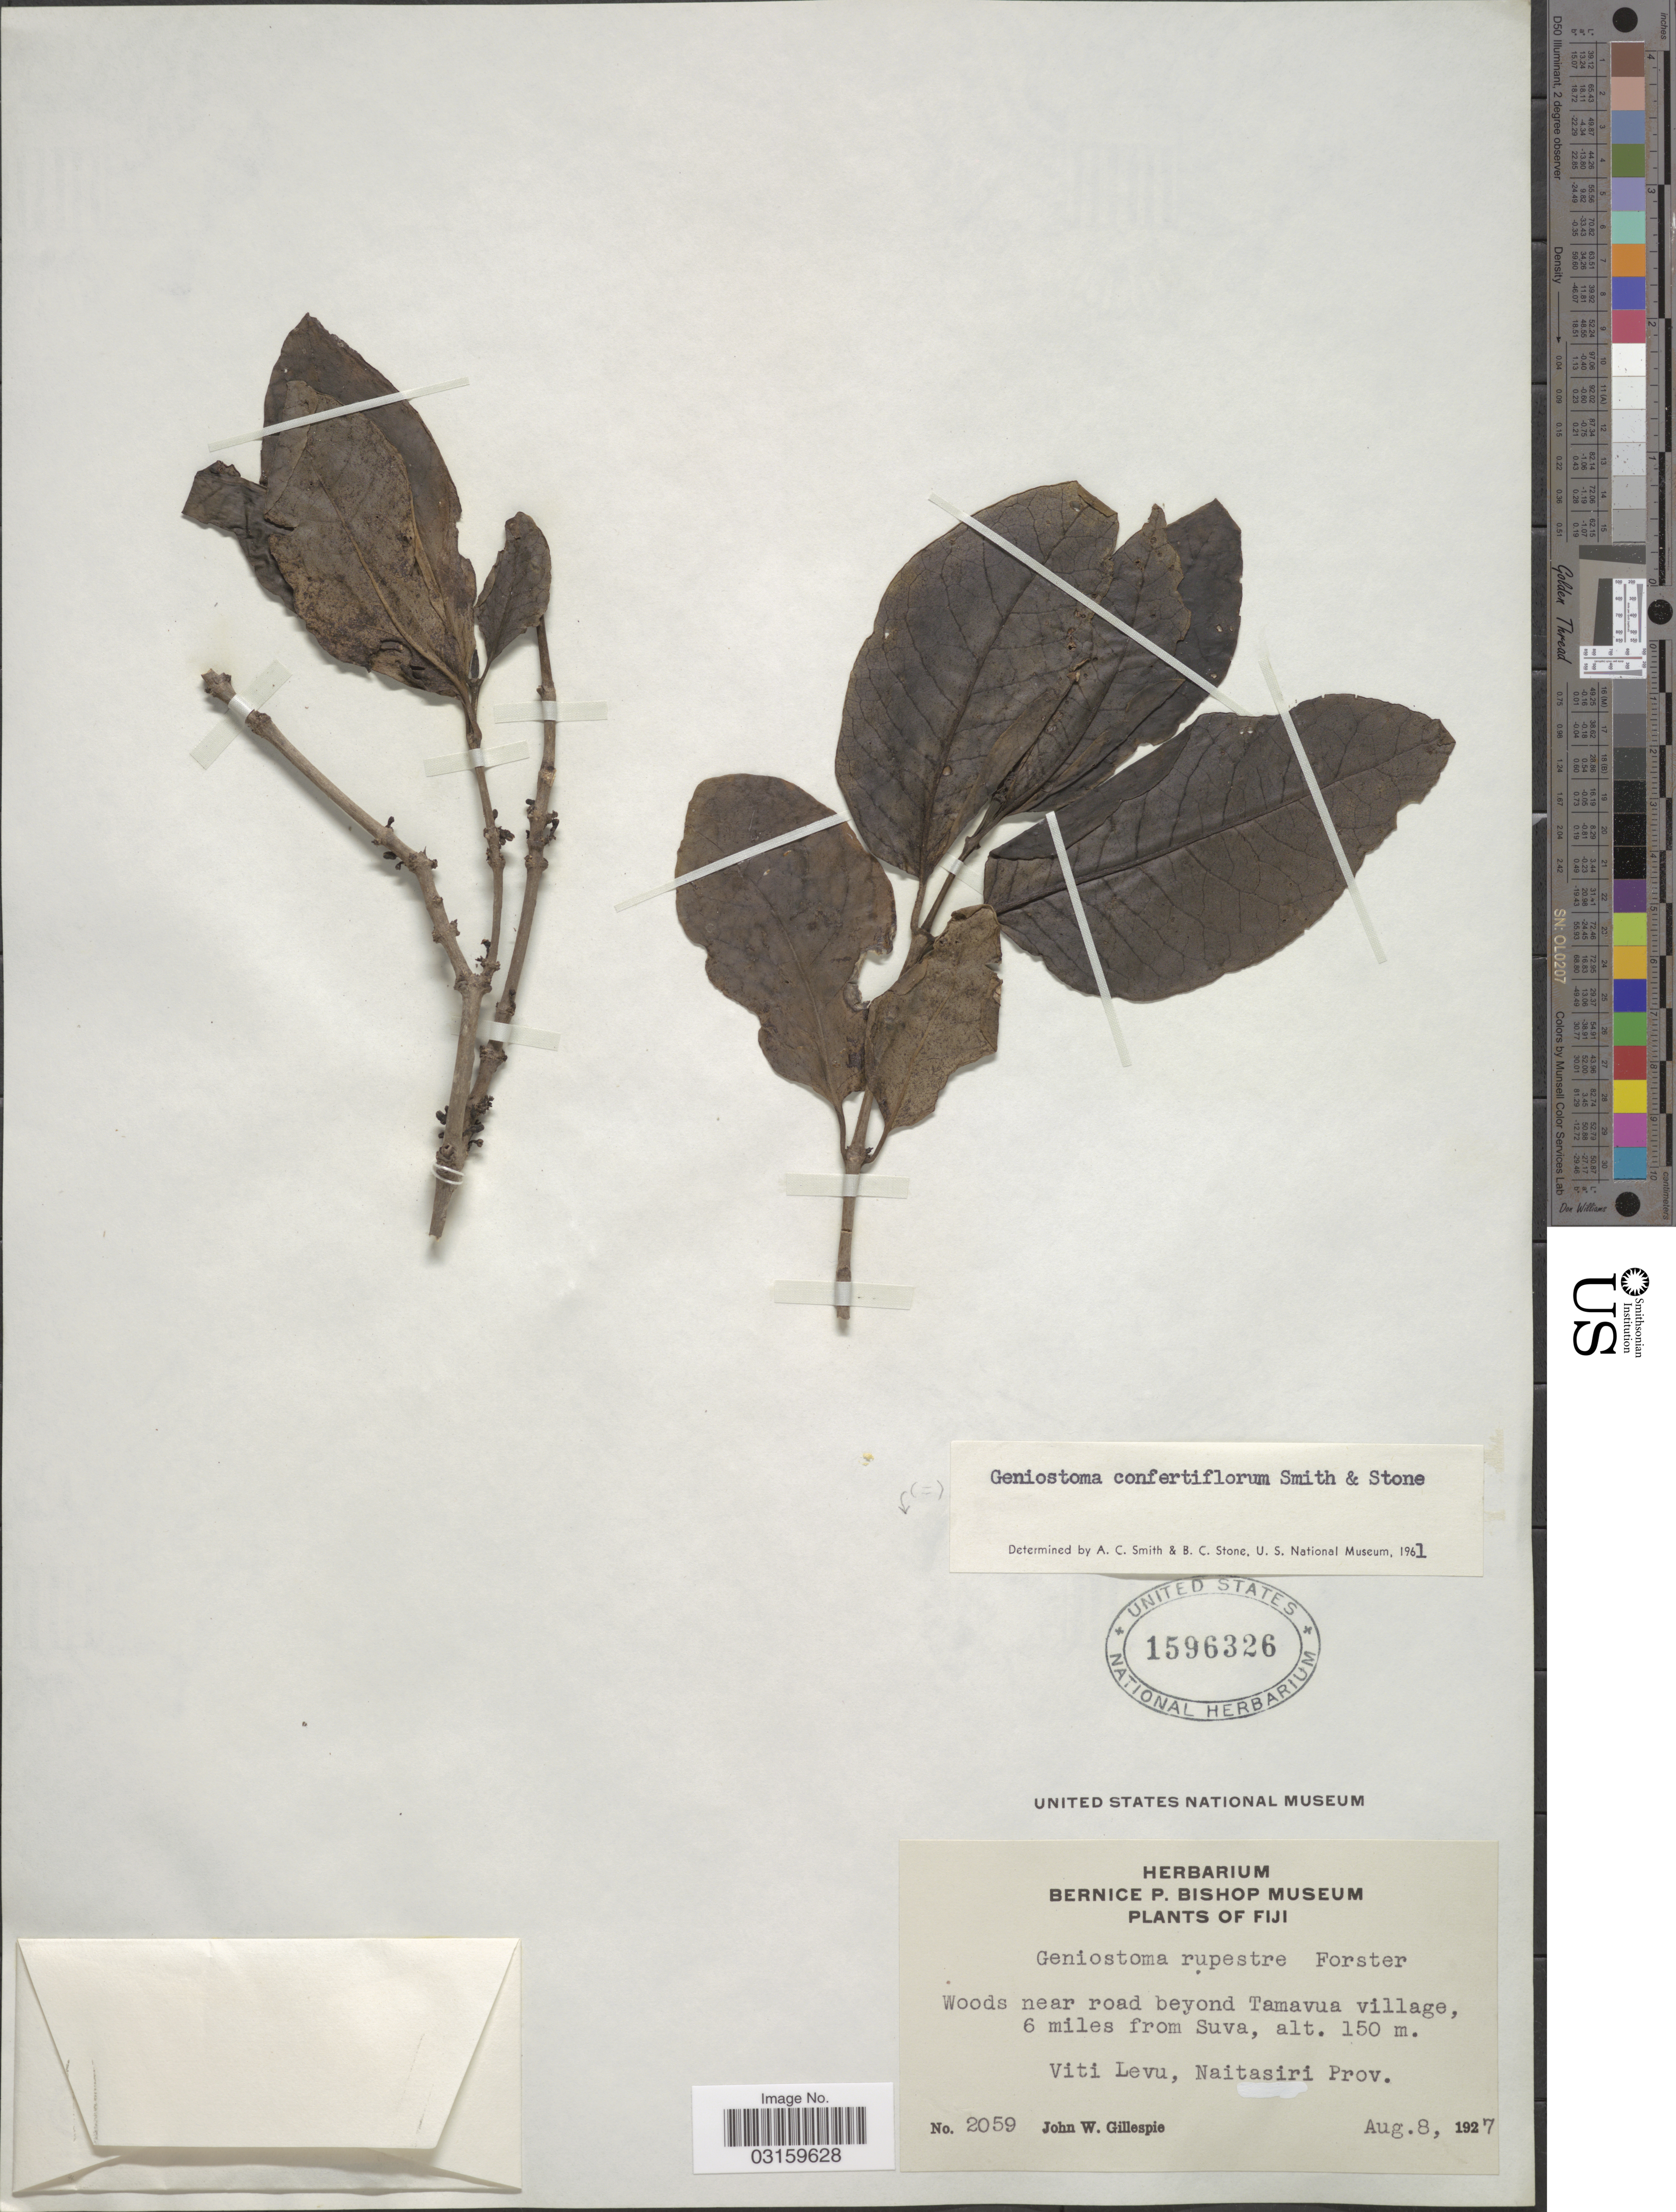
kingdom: Plantae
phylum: Tracheophyta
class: Magnoliopsida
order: Gentianales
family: Loganiaceae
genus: Geniostoma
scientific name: Geniostoma rupestre var. rupestre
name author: J.R. Forst. & G. Forst.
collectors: J. W. Gillespie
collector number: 2059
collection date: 1927-08-08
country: Fiji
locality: Woods near road beyond Tamavua village, 6 miles from Suva, Viti Levu, Naitasiri Prov.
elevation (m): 150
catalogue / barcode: US 1596326